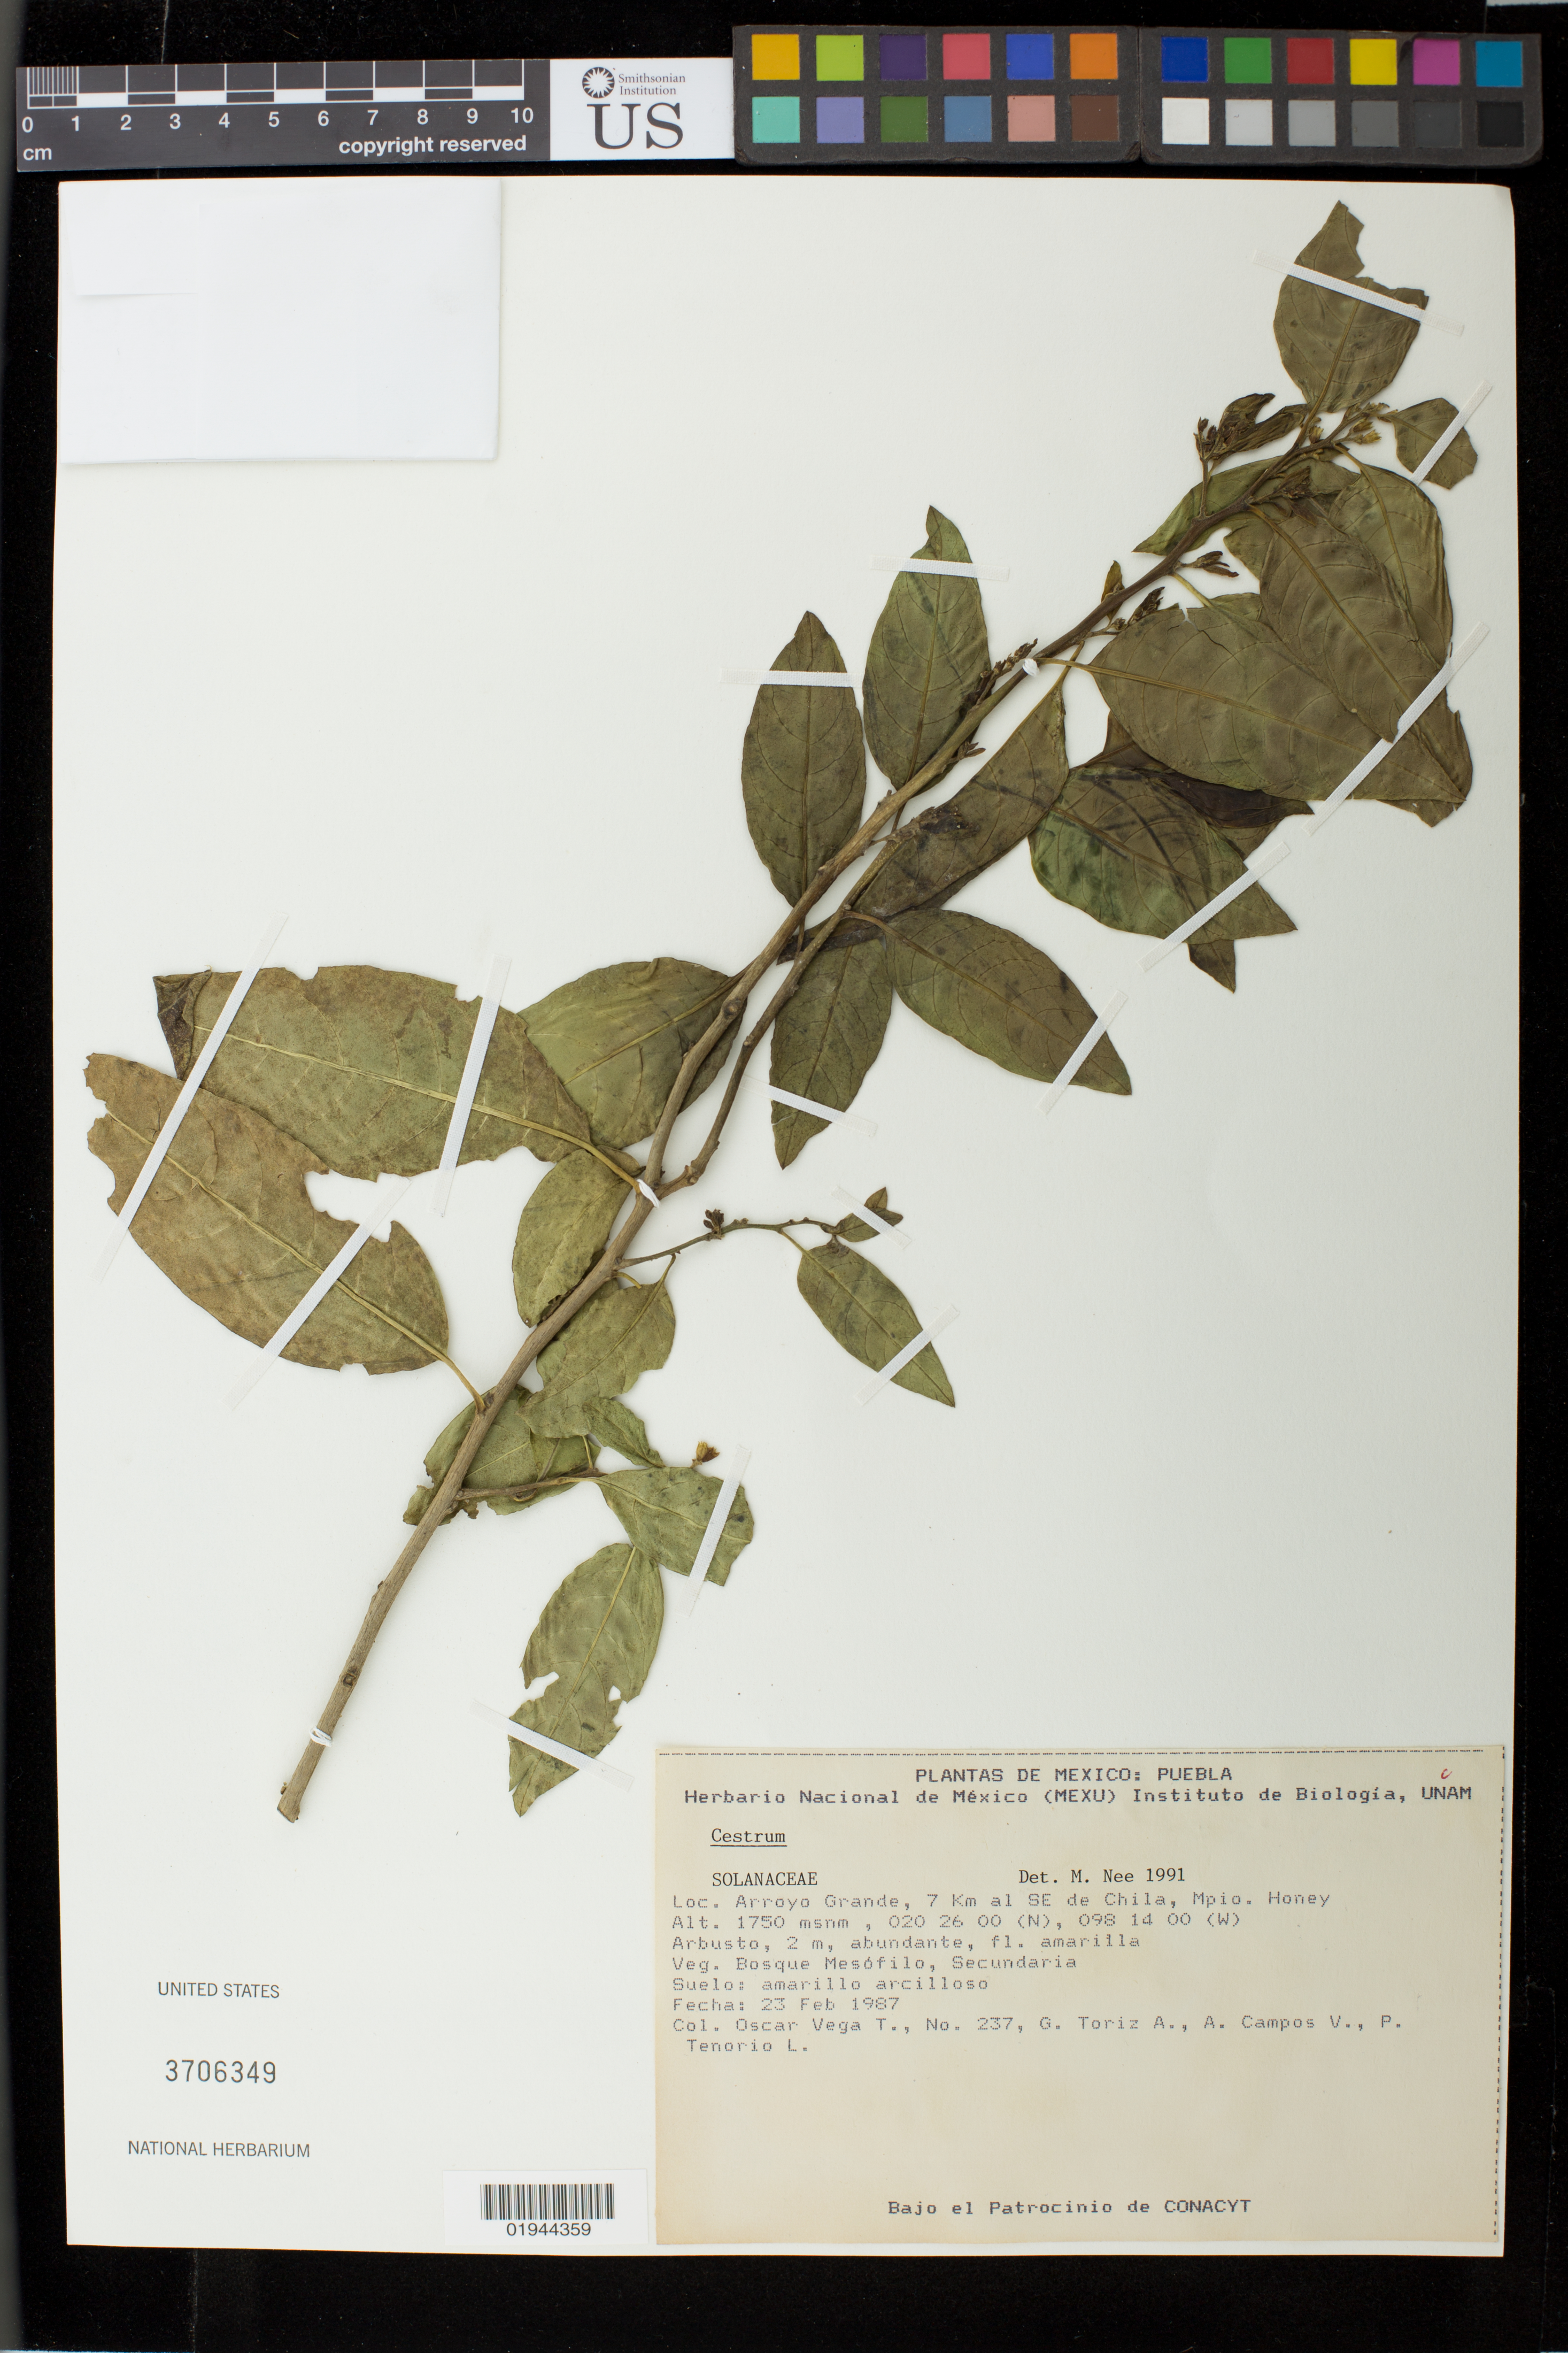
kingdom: Plantae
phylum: Tracheophyta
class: Magnoliopsida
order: Solanales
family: Solanaceae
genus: Cestrum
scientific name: Cestrum sp.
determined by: Nee, Michael H.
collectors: O. Vega T., G. Toriz A., A. Campos-Villanueva & P. Tenorio L.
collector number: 237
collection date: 1987-02-23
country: Mexico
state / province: Puebla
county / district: Chila Honey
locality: Arroyo Grande, 7 km al SE de Chila, Mpio. Honey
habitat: Veg. Bosque Mesofilo, Secundaria. Suelo: Amarillo arcilloso.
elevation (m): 1750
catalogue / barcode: US 3706349